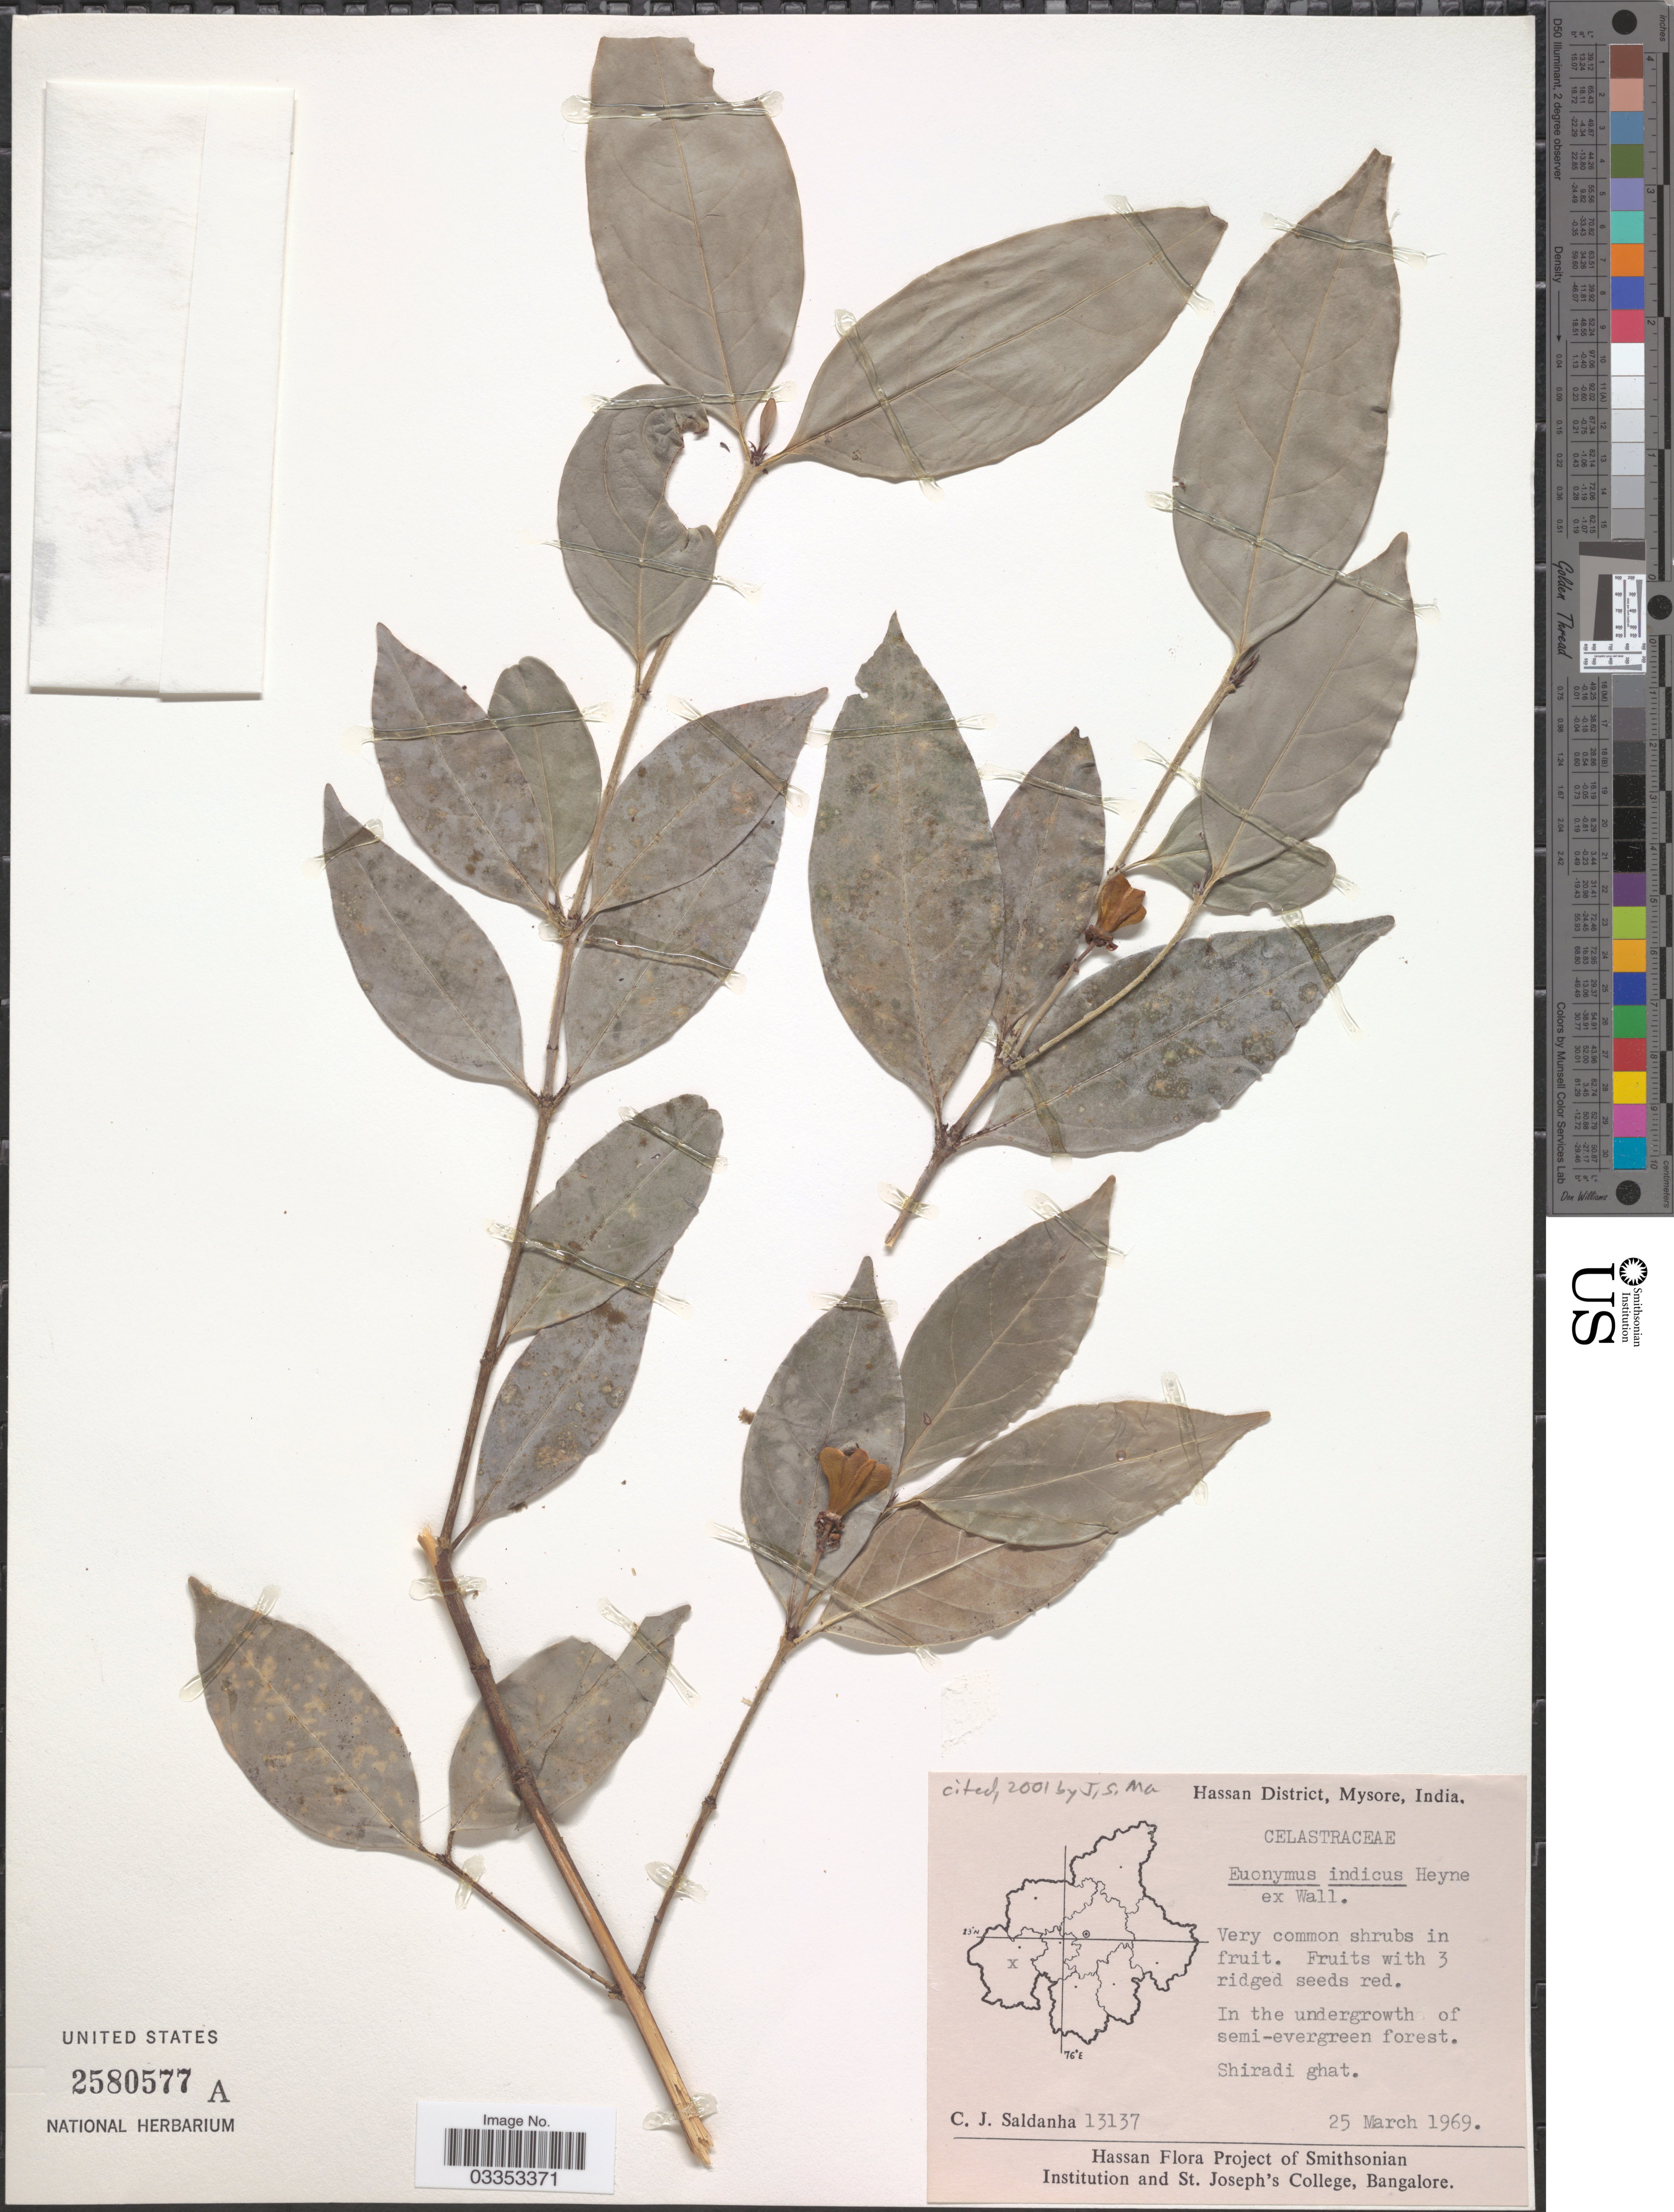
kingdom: Plantae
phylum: Tracheophyta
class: Magnoliopsida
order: Celastrales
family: Celastraceae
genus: Euonymus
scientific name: Euonymus indicus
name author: B. Heyne ex Wall.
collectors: C. J. Saldanha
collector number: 13137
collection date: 1969-03-25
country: India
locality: Hassan District, Mysore. Shiradi ghat.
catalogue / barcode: US 2580577A